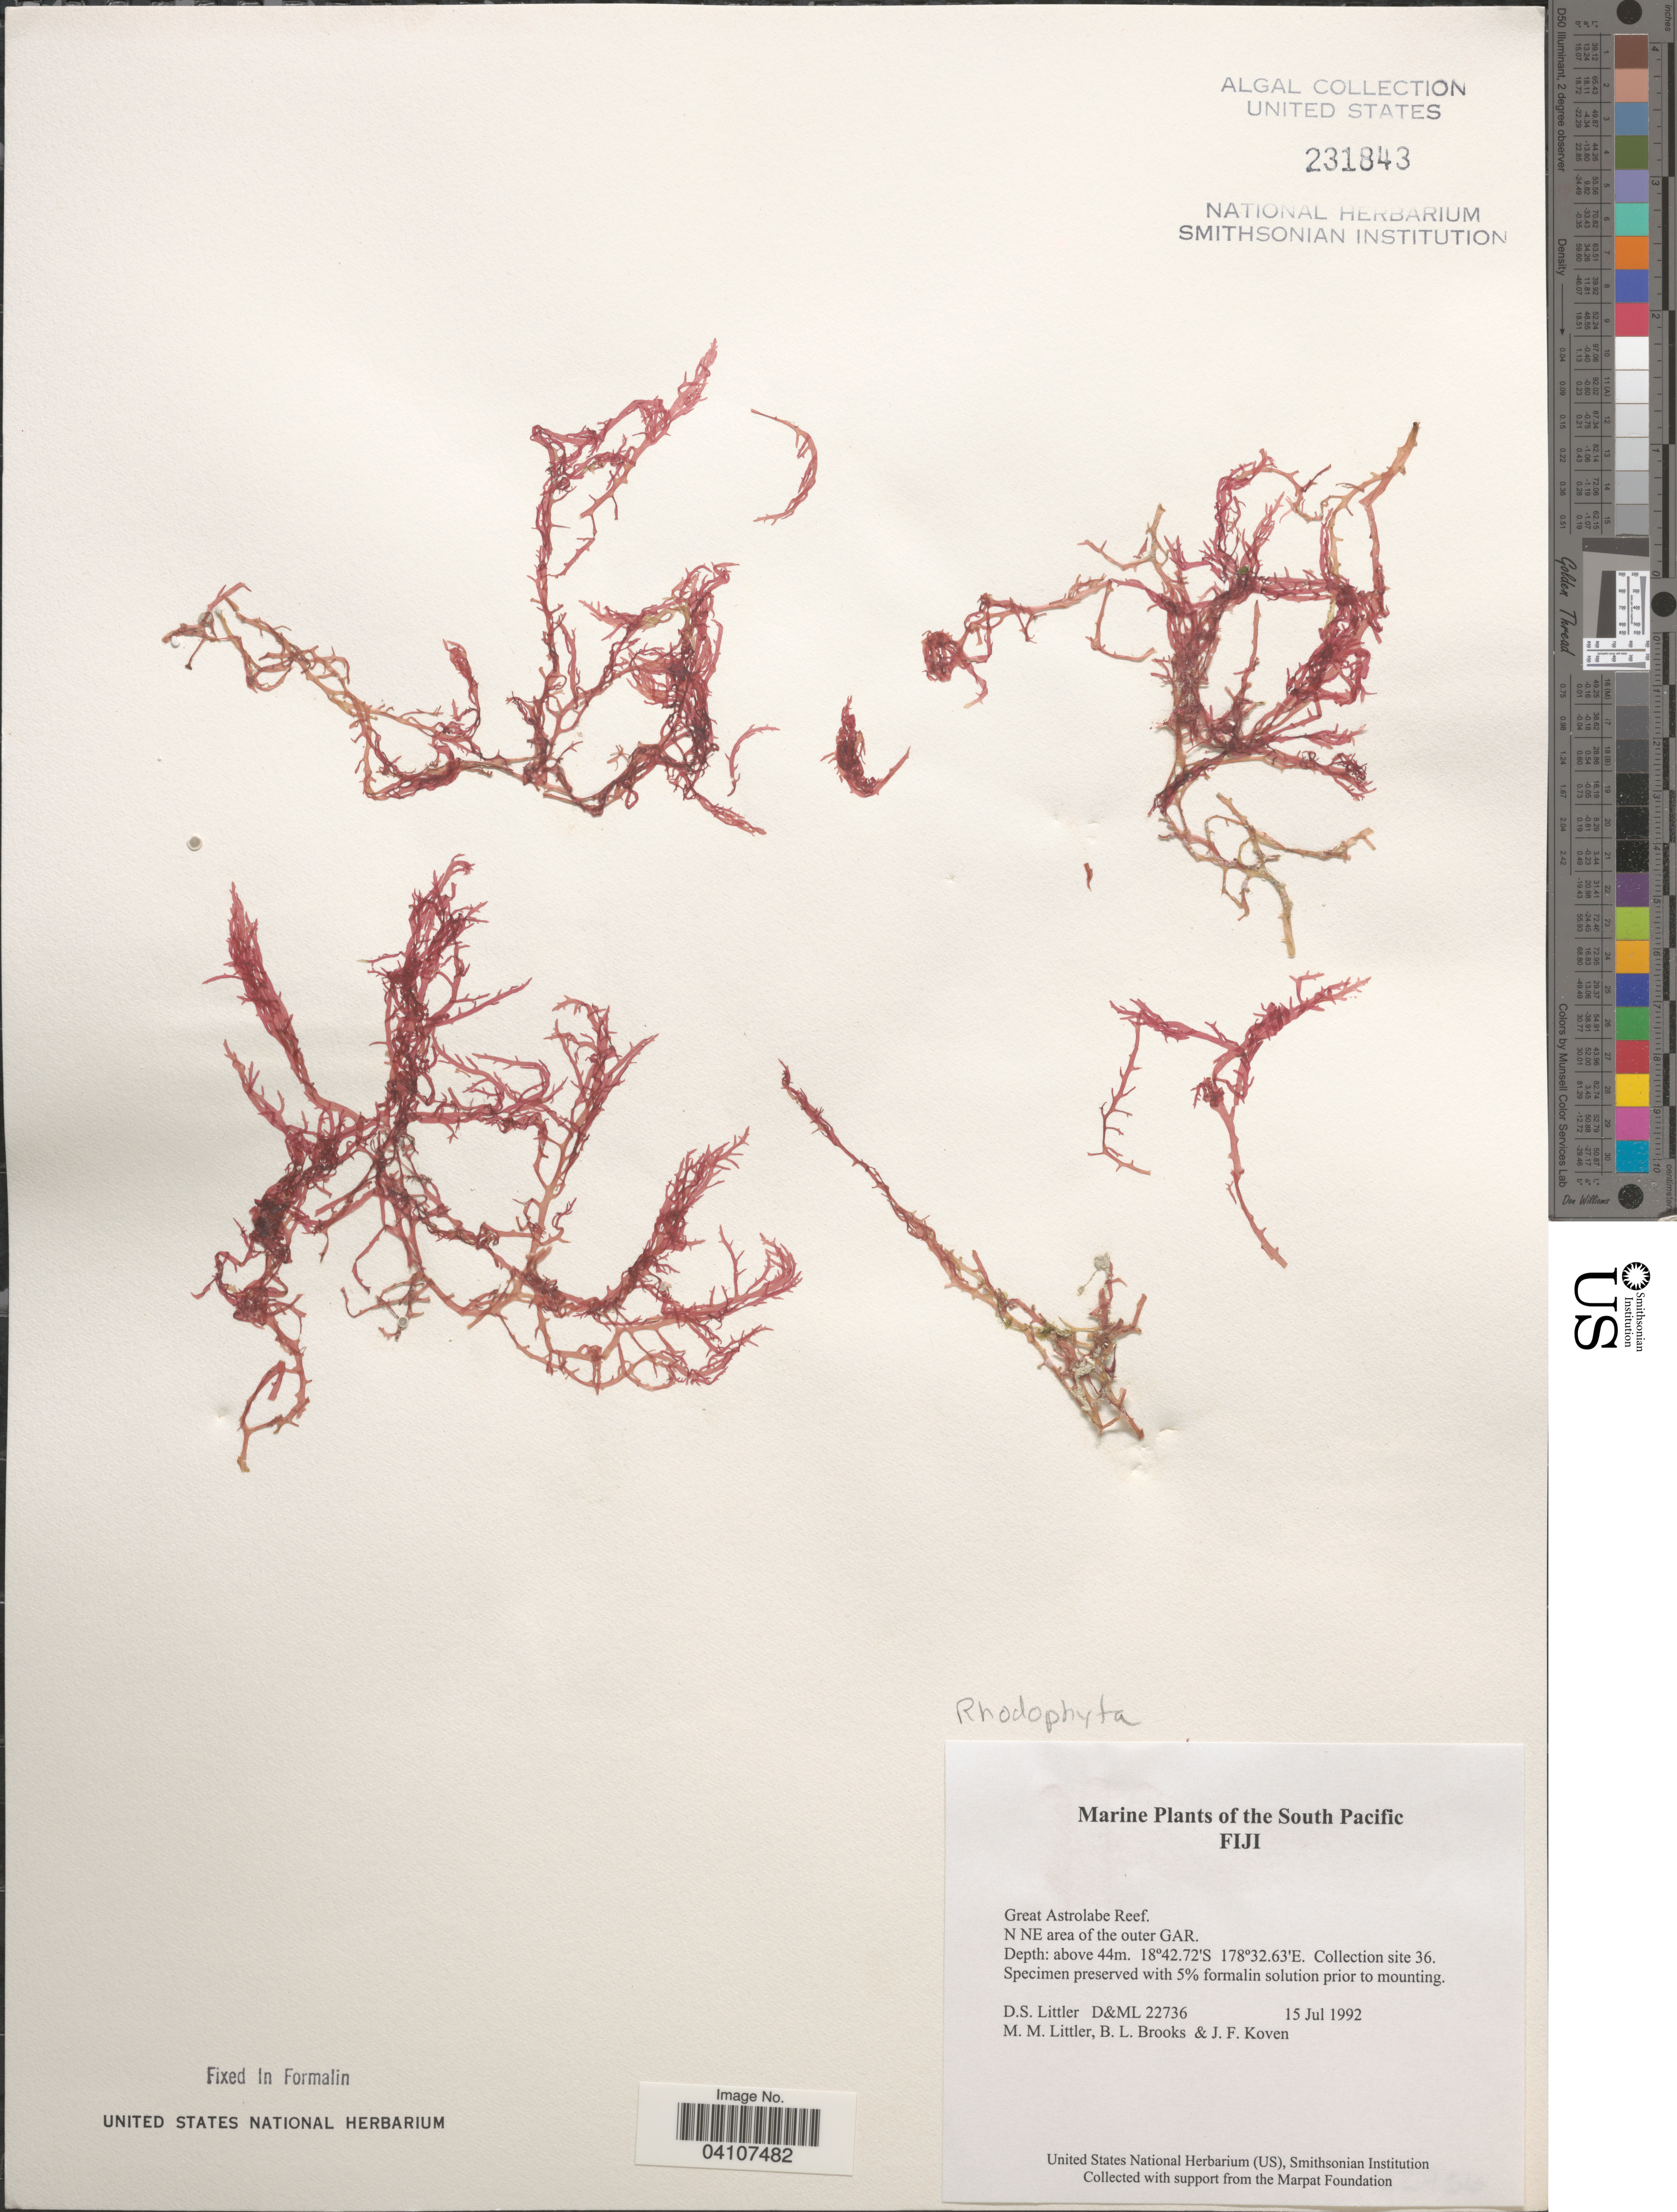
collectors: D. S. Littler, B. Brooks & J. Koven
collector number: D&ML 22736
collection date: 1992-07-15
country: Fiji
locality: The South Pacific. Great Astrolabe Reef. N NE area of the outer GAR. Collection site 36.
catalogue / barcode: US 231843